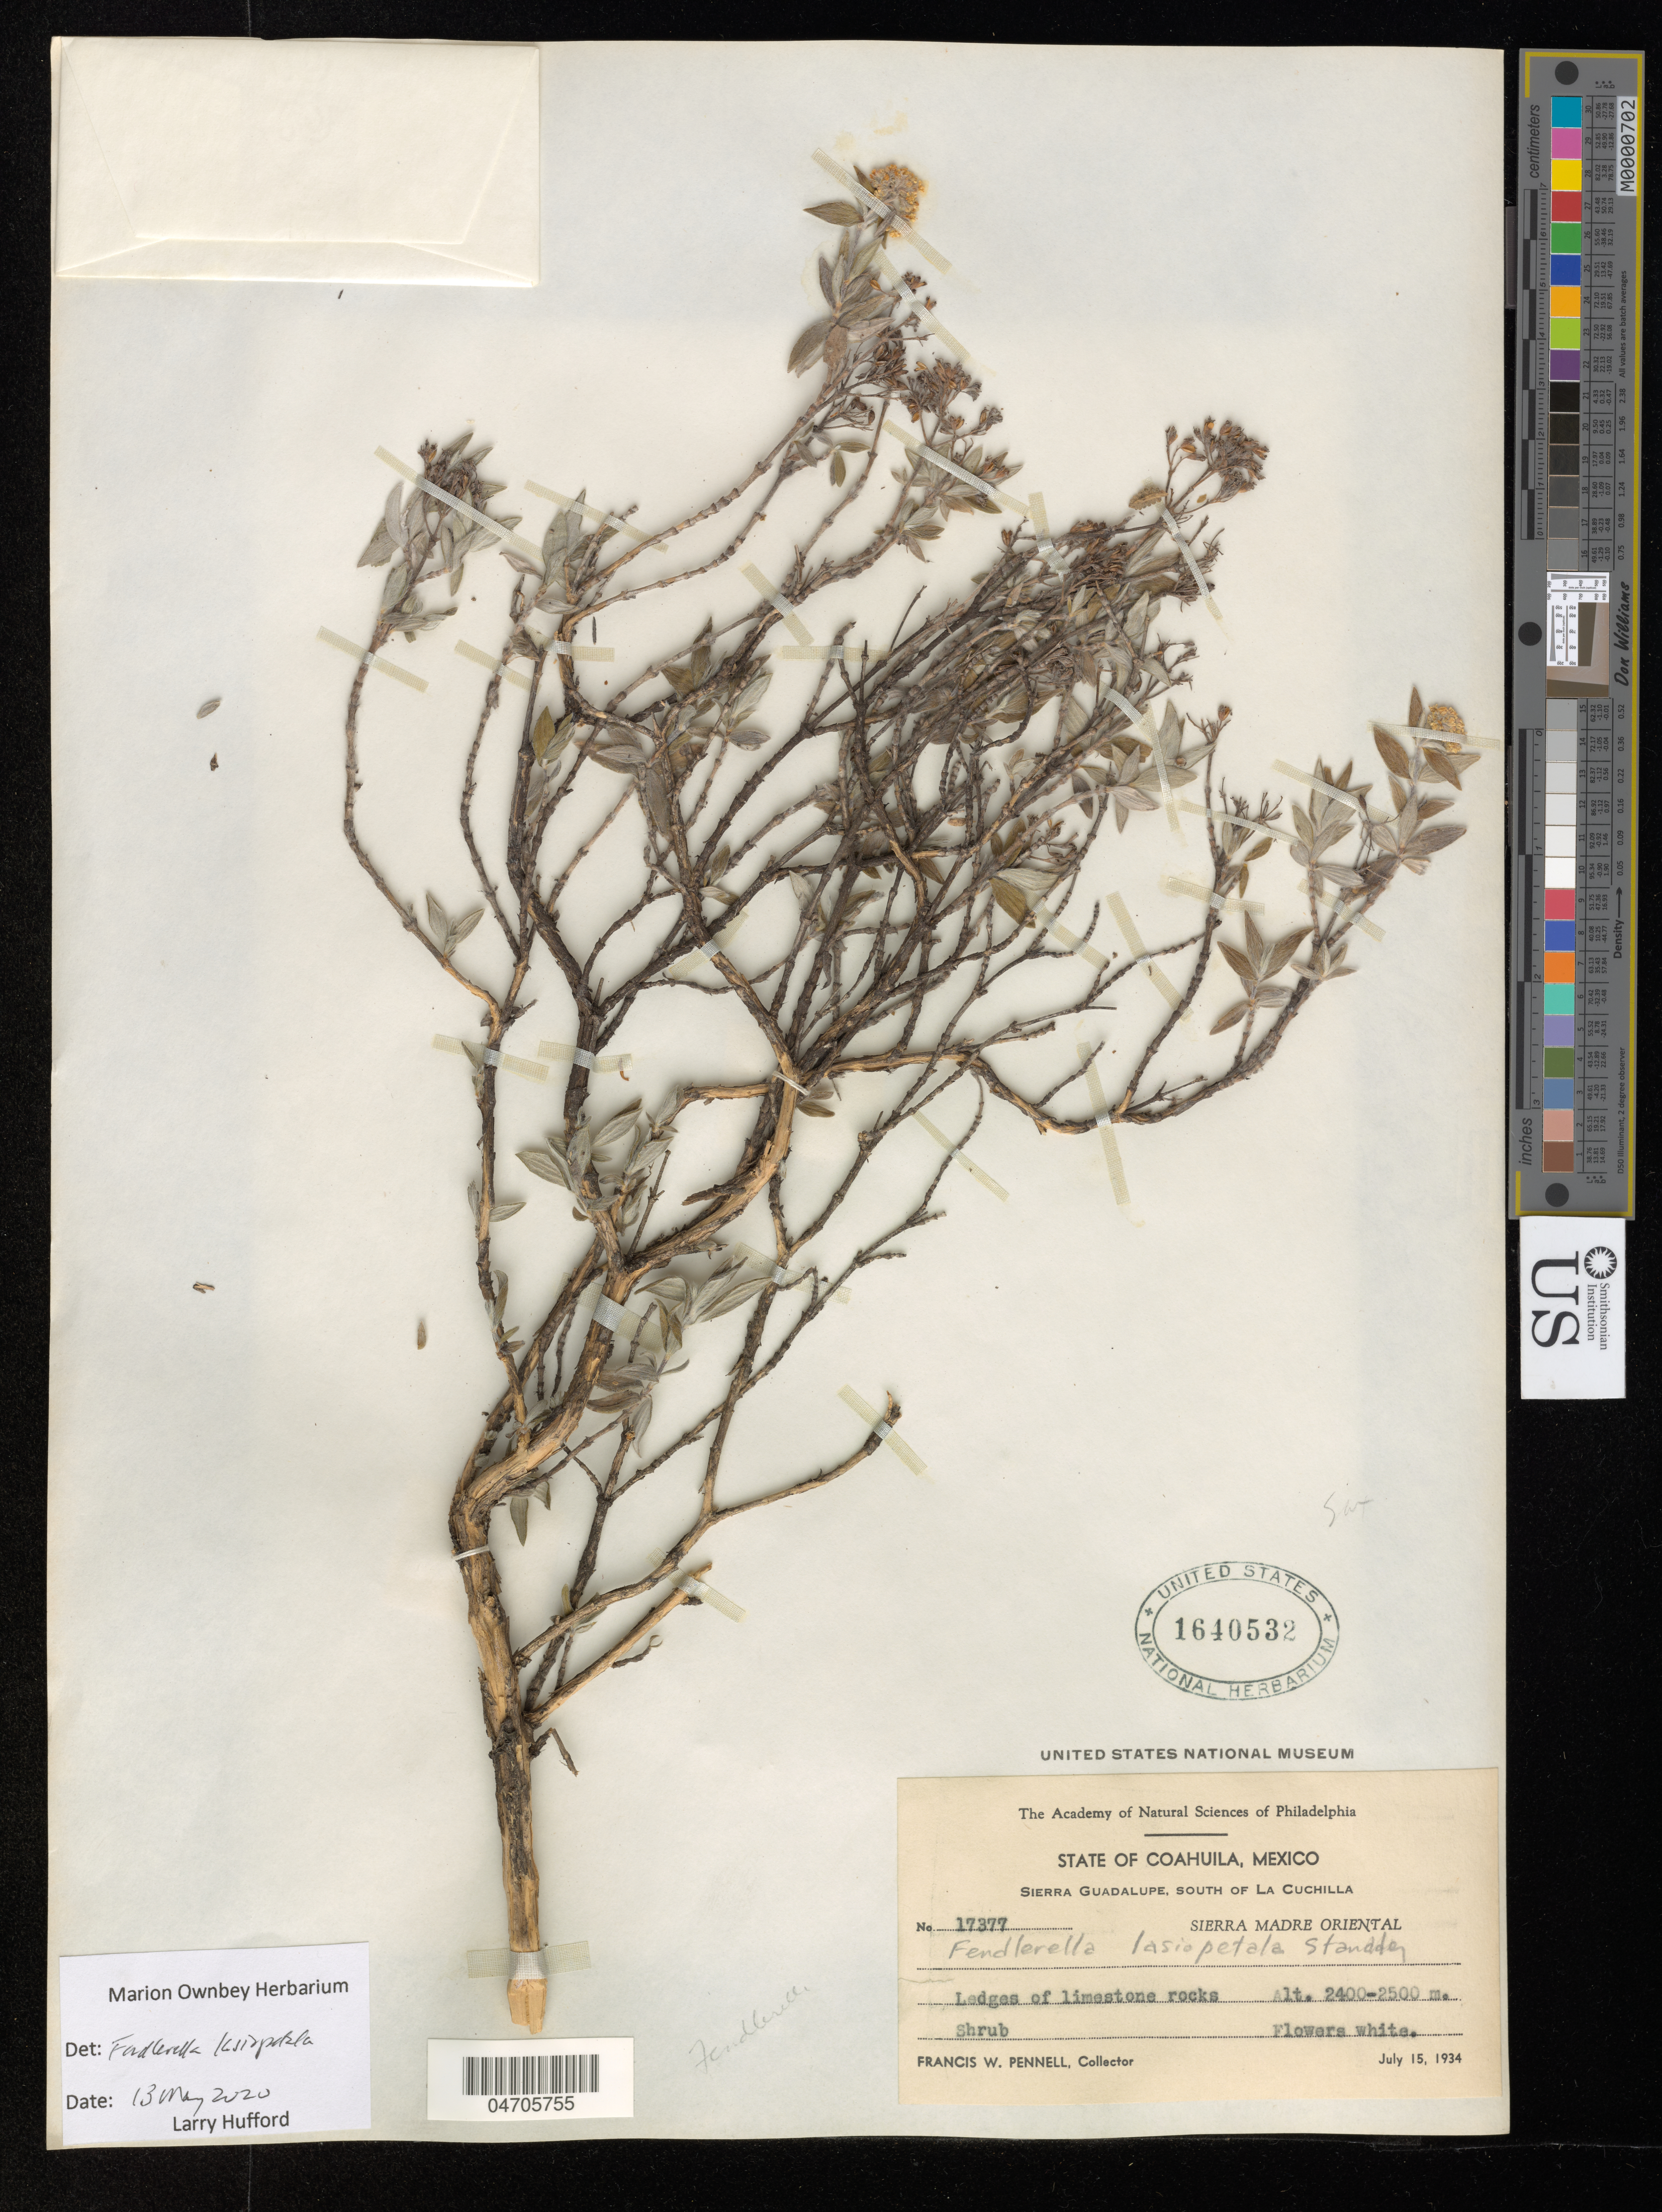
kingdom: Plantae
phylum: Tracheophyta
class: Magnoliopsida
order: Cornales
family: Hydrangeaceae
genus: Fendlerella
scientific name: Fendlerella lasiopetala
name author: Standl.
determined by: Hufford, L.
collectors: F. W. Pennell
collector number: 17377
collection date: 1934-07-15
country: Mexico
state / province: Coahuila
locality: Sierra Guadalupe, south of La Cuchilla. Sierra Madre Oriental.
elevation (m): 2400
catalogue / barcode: US 1640532